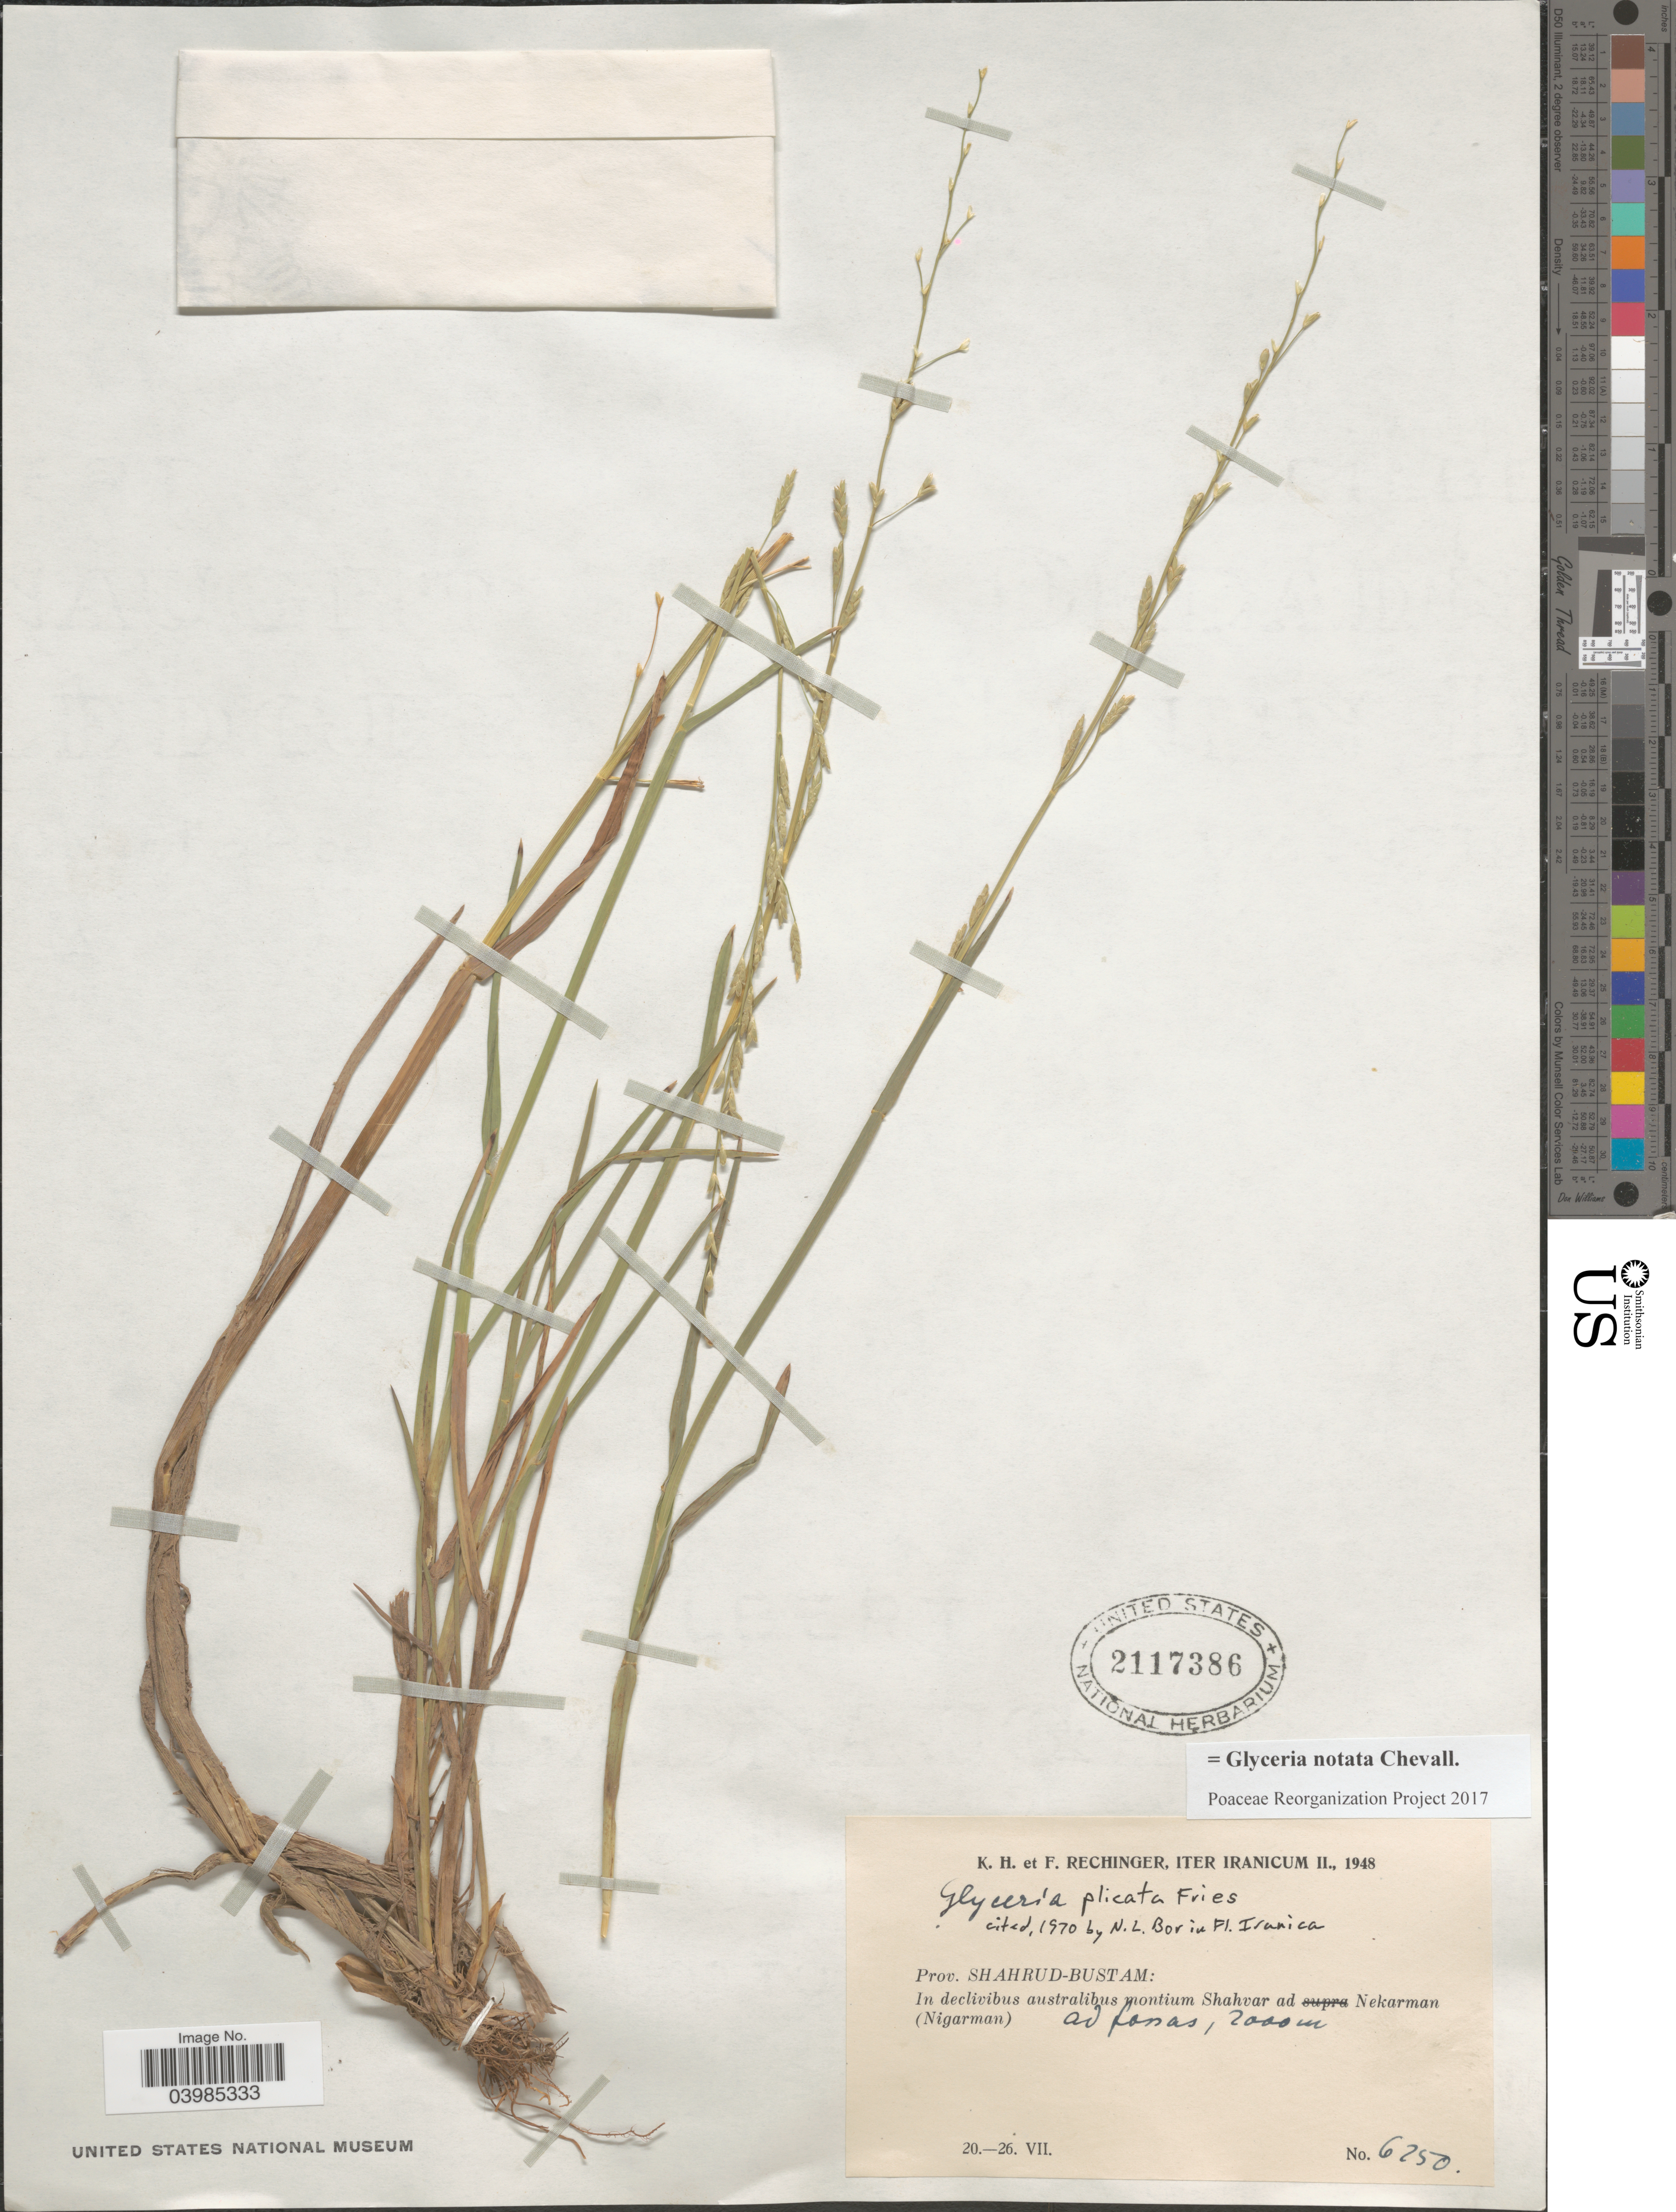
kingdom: Plantae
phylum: Tracheophyta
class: Liliopsida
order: Poales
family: Poaceae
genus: Glyceria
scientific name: Glyceria notata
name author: Chevall.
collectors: K. H. Rechinger & F. Rechinger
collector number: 6250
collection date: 1948-07-20/1948-07-26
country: Iran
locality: Iter Iranicum. Prov. Shahrud-Bustam: In declivibus australibus montium Shahvar ad Nekarman (Nigarman) ad fossas.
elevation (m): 2000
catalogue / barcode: US 2117386